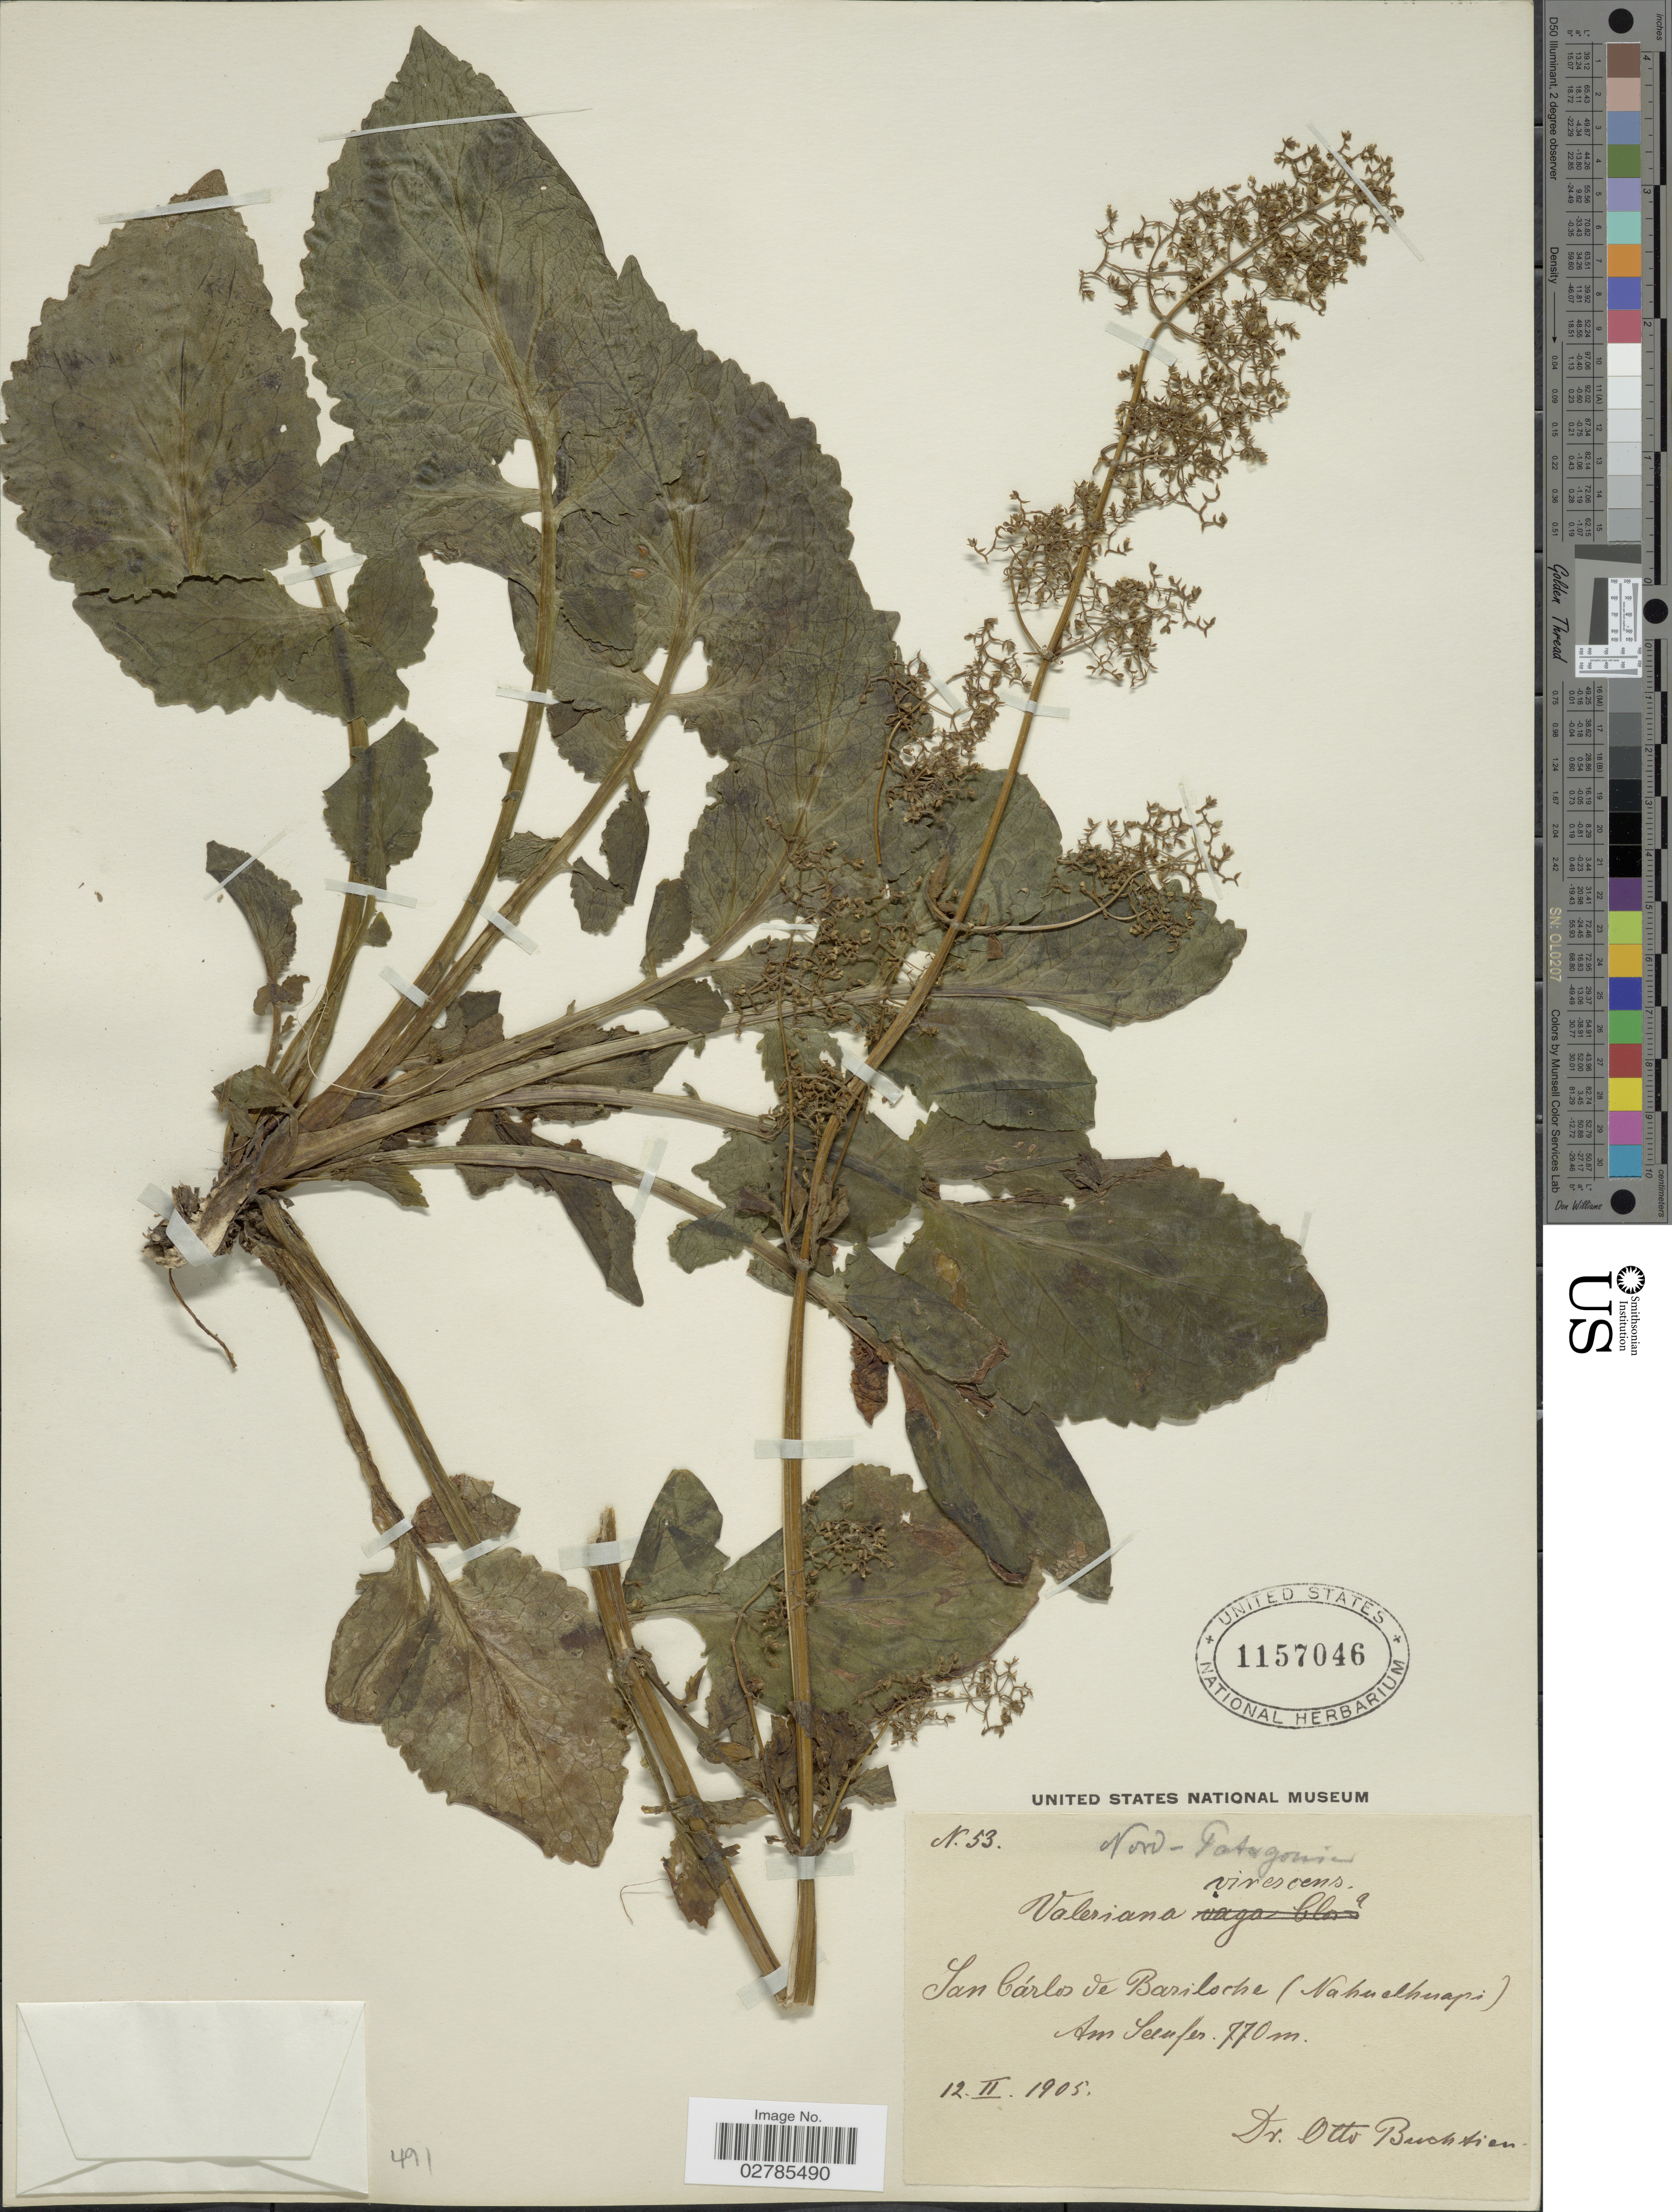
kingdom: Plantae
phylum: Tracheophyta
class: Magnoliopsida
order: Dipsacales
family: Caprifoliaceae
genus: Valeriana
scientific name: Valeriana virescens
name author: Clos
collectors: O. Buchtien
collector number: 53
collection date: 1905-02-12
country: Argentina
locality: Nord-Patagonia. San Cárlos de Bariloche (Nahuelhuapi).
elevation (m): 770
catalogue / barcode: US 1157046